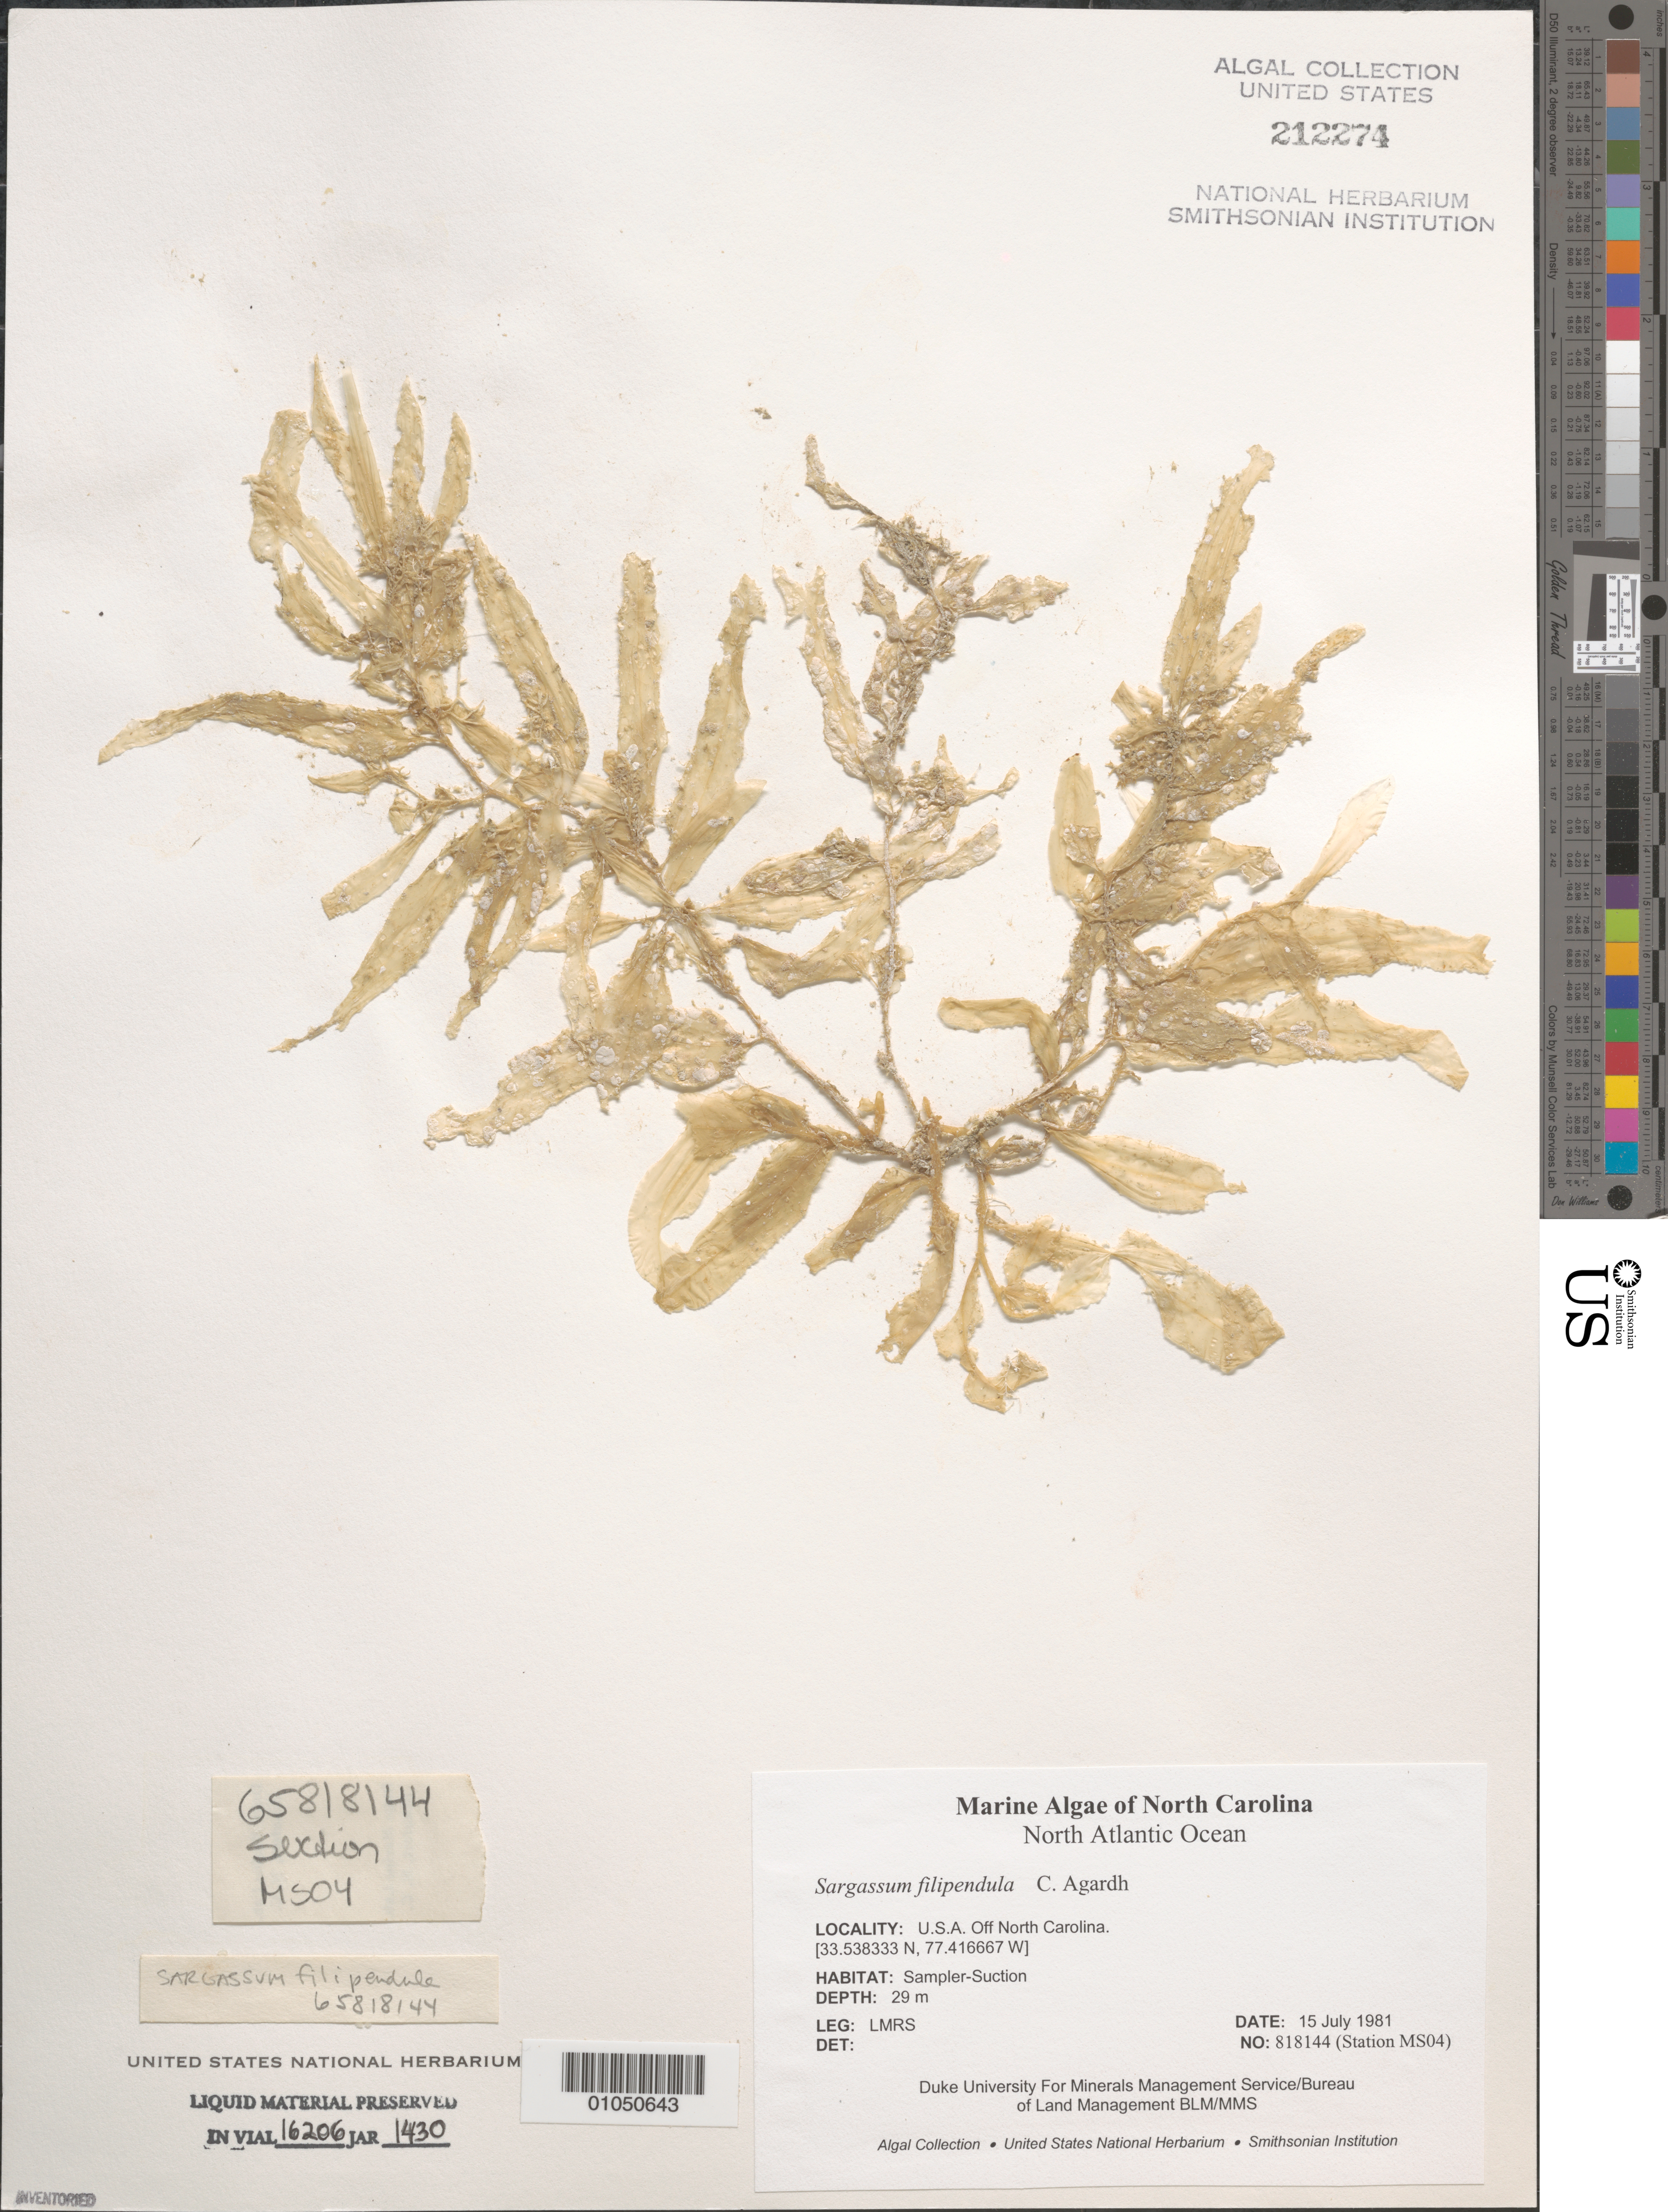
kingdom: Chromista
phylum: Ochrophyta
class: Phaeophyceae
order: Fucales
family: Sargassaceae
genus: Sargassum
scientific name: Sargassum filipendula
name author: C. Agardh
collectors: LMRS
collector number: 818144 Station MS04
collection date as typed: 15 Jul 1981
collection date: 1981-07-15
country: United States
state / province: North Carolina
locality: North Atlantic Ocean off North Carolina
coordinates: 33.538333 N, 77.416667 W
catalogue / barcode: US 212274